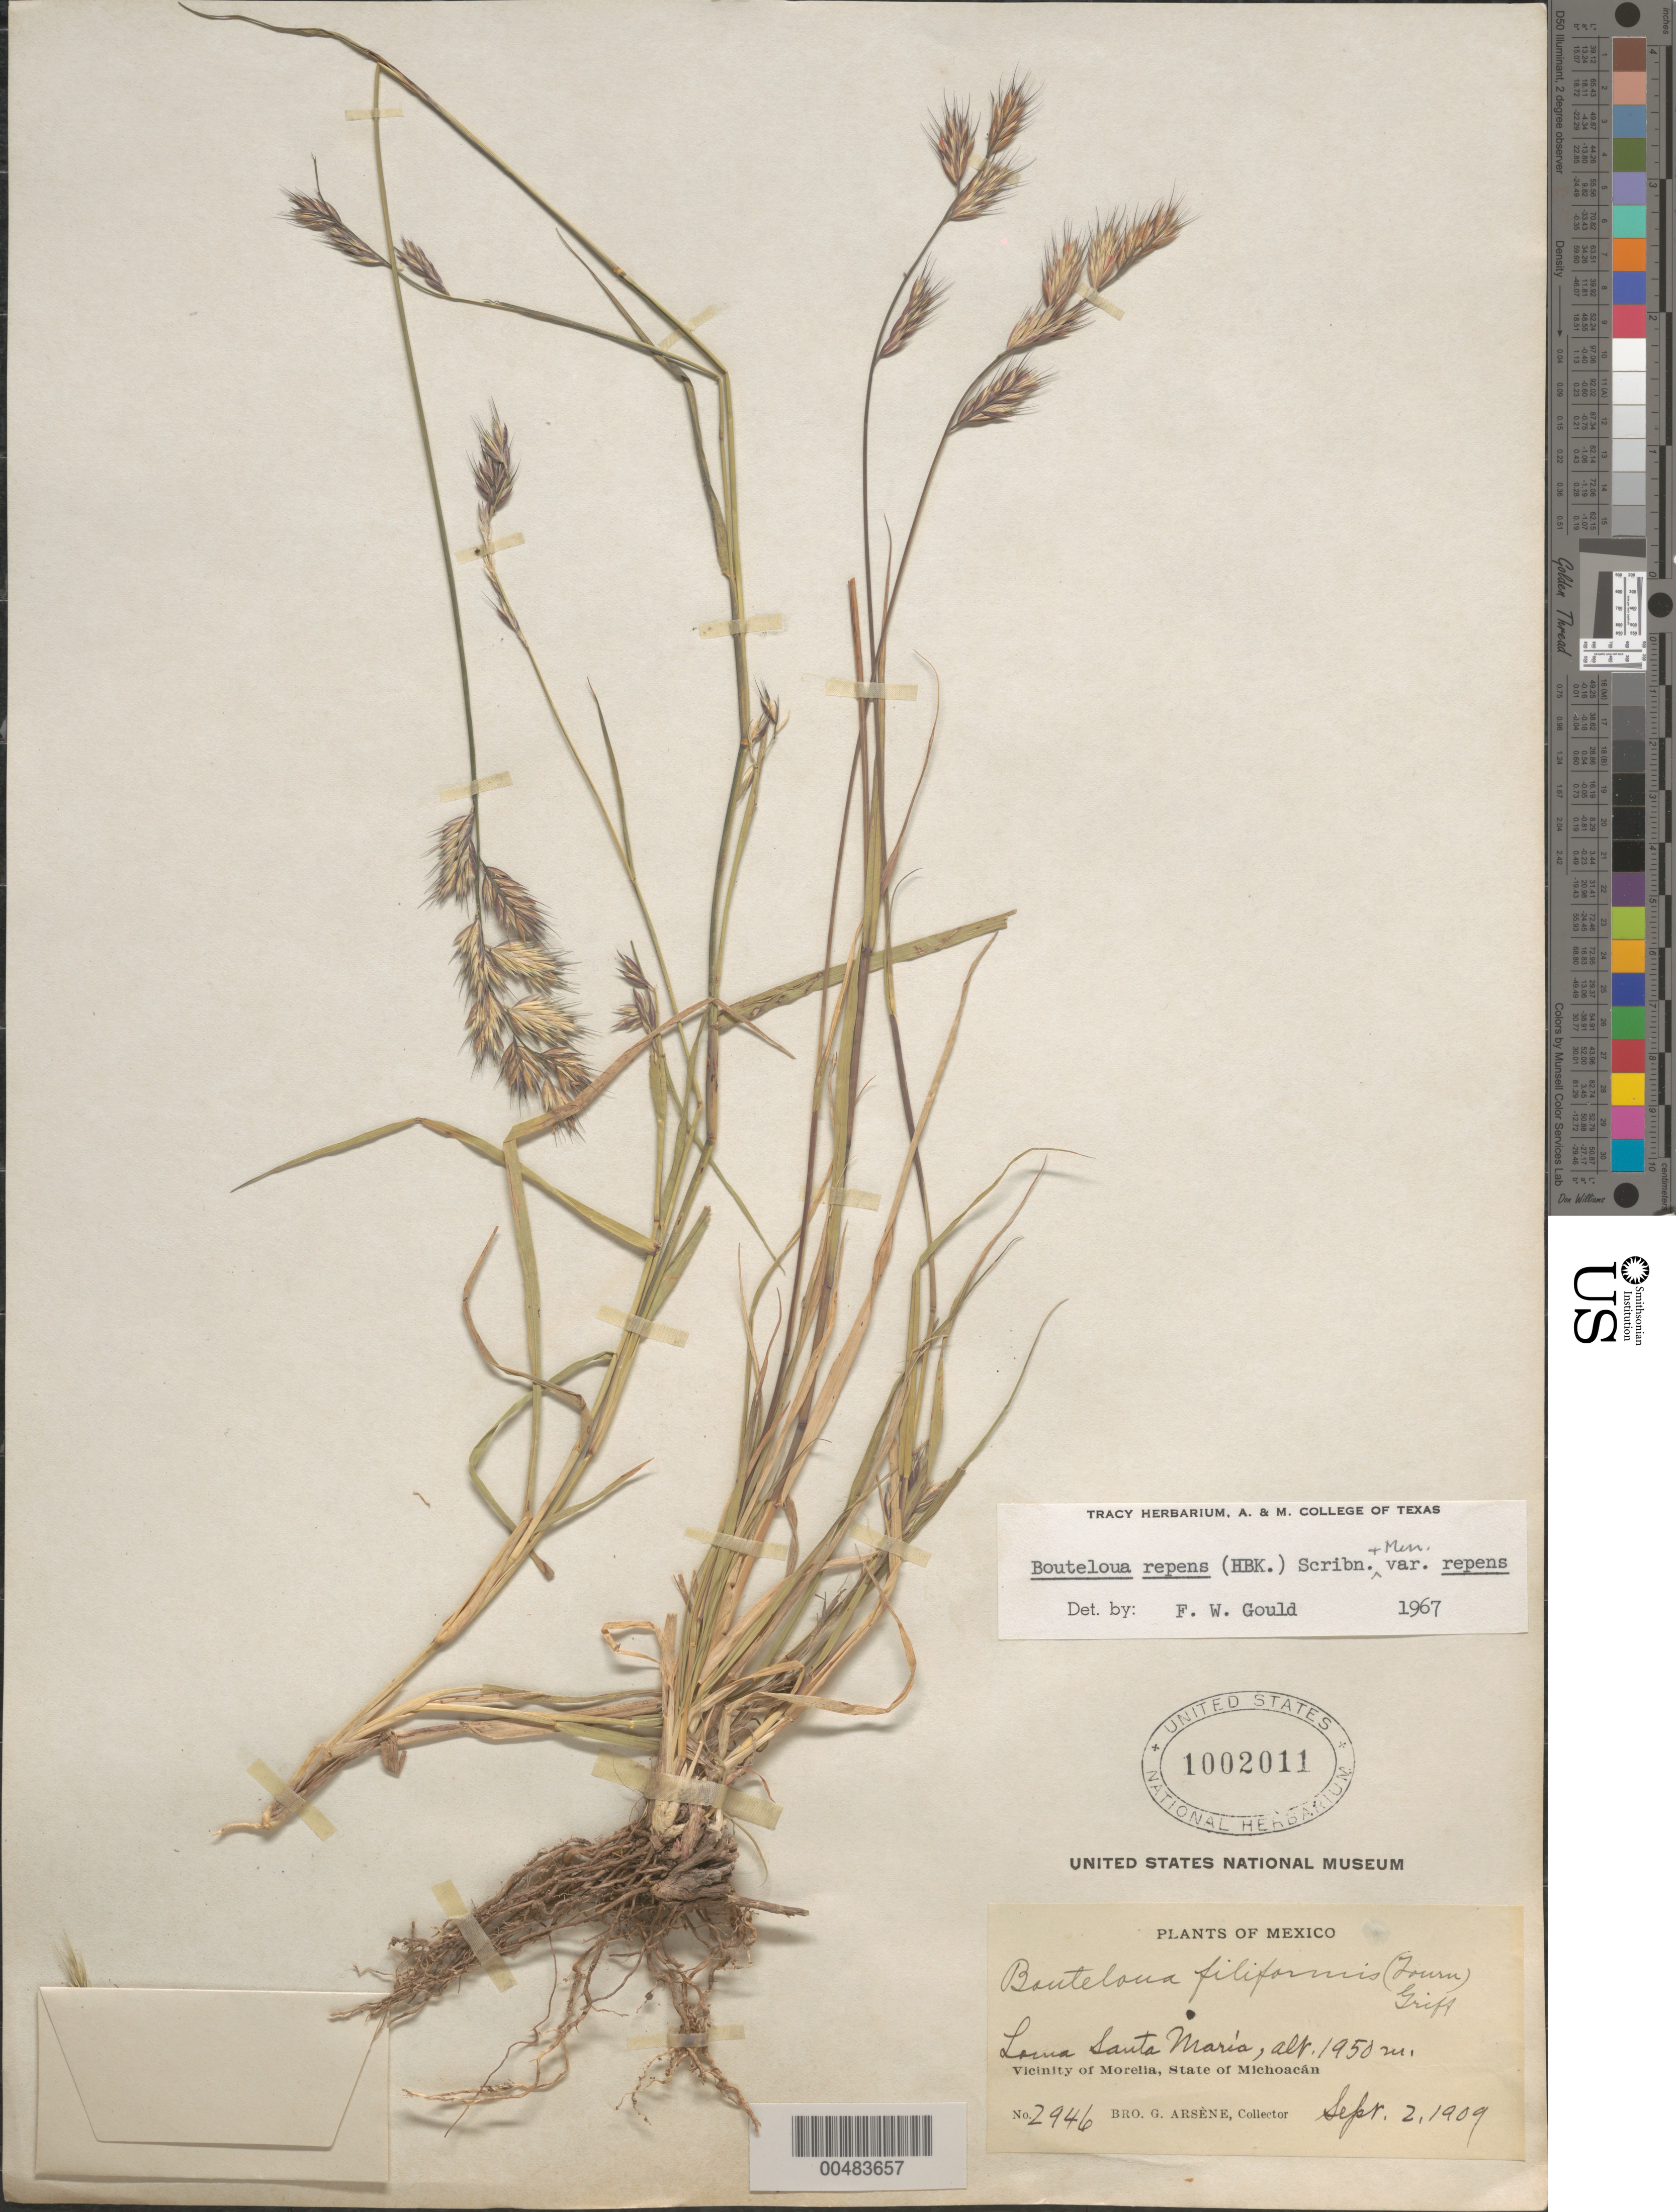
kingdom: Plantae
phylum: Tracheophyta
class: Liliopsida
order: Poales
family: Poaceae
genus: Bouteloua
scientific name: Bouteloua repens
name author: (Kunth) Scribn. & Merr.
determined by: Gould, F. W.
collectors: Bro. G. Arsène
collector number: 2946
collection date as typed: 2 Sep 1909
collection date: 1909-09-02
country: Mexico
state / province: Michoacán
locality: Vicinity of Morelia, Loma Santa María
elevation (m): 1950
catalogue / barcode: US 1002011